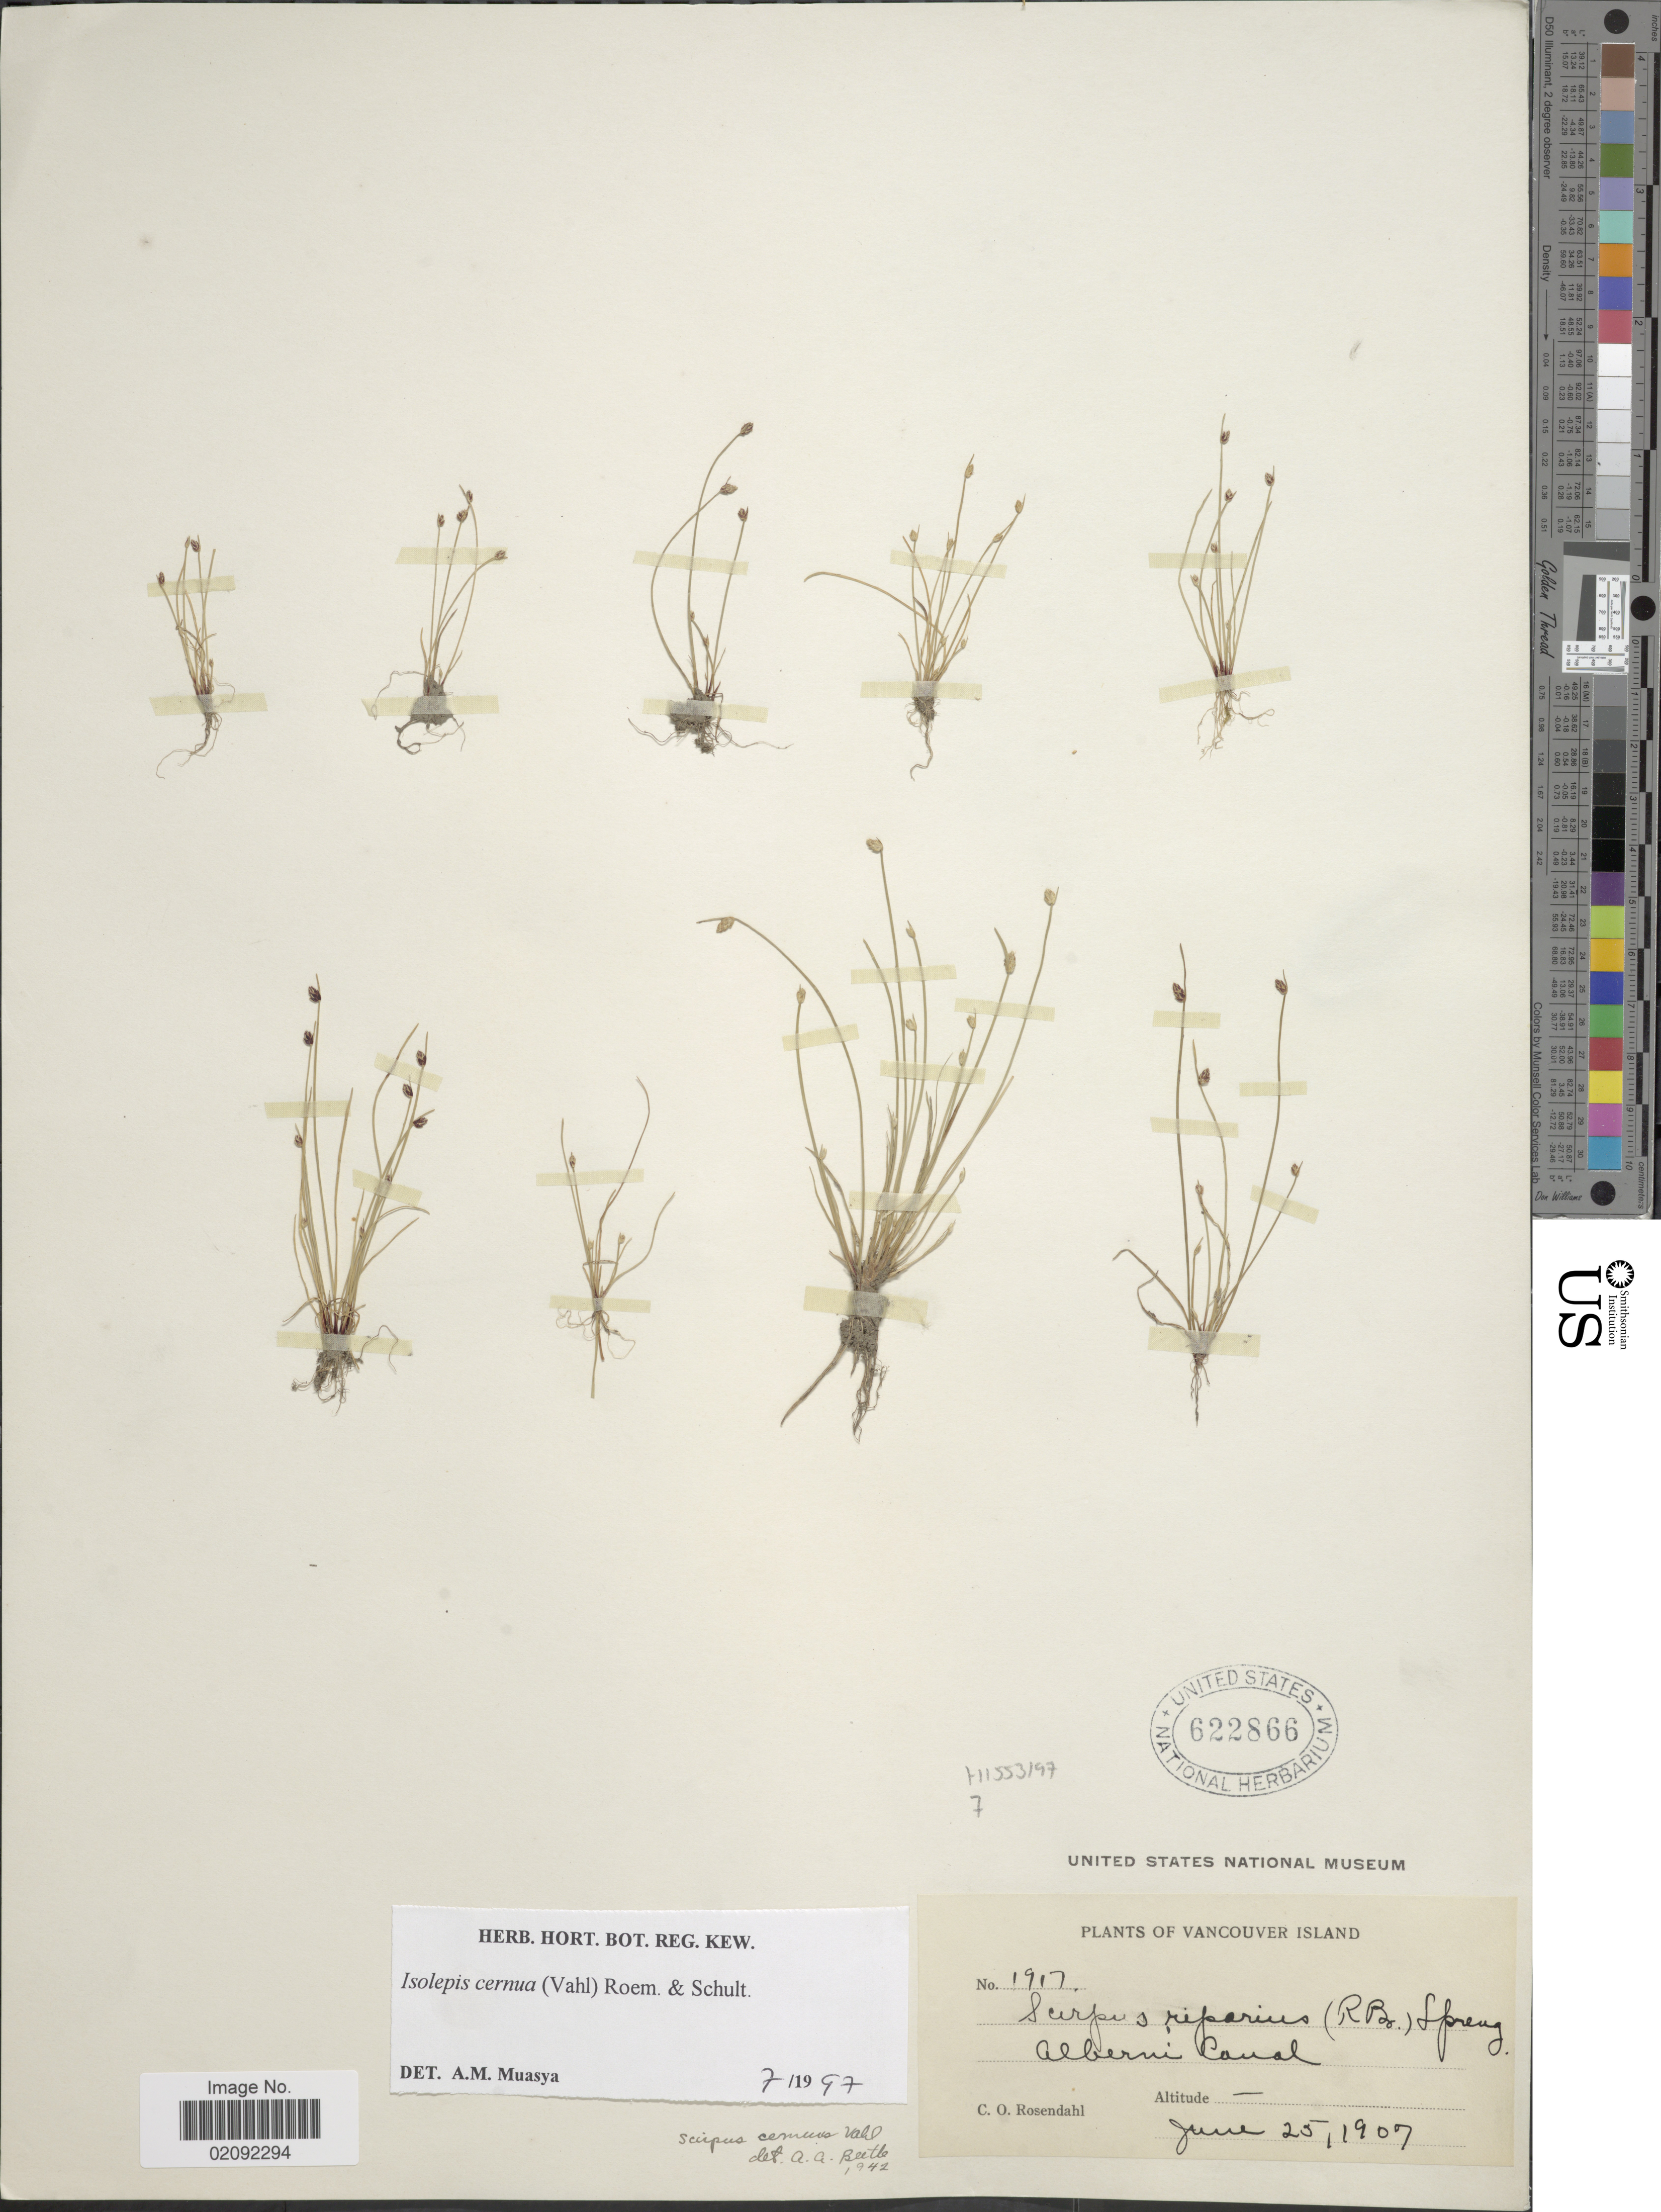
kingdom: Plantae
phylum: Tracheophyta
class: Liliopsida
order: Poales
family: Cyperaceae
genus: Isolepis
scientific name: Isolepis cernua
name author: (Vahl) Roem. & Schult.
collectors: C. O. Rosendahl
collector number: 1917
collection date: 1907-06-25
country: Canada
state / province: British Columbia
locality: Vancouver Island, Alberni Canal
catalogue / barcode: US 622866